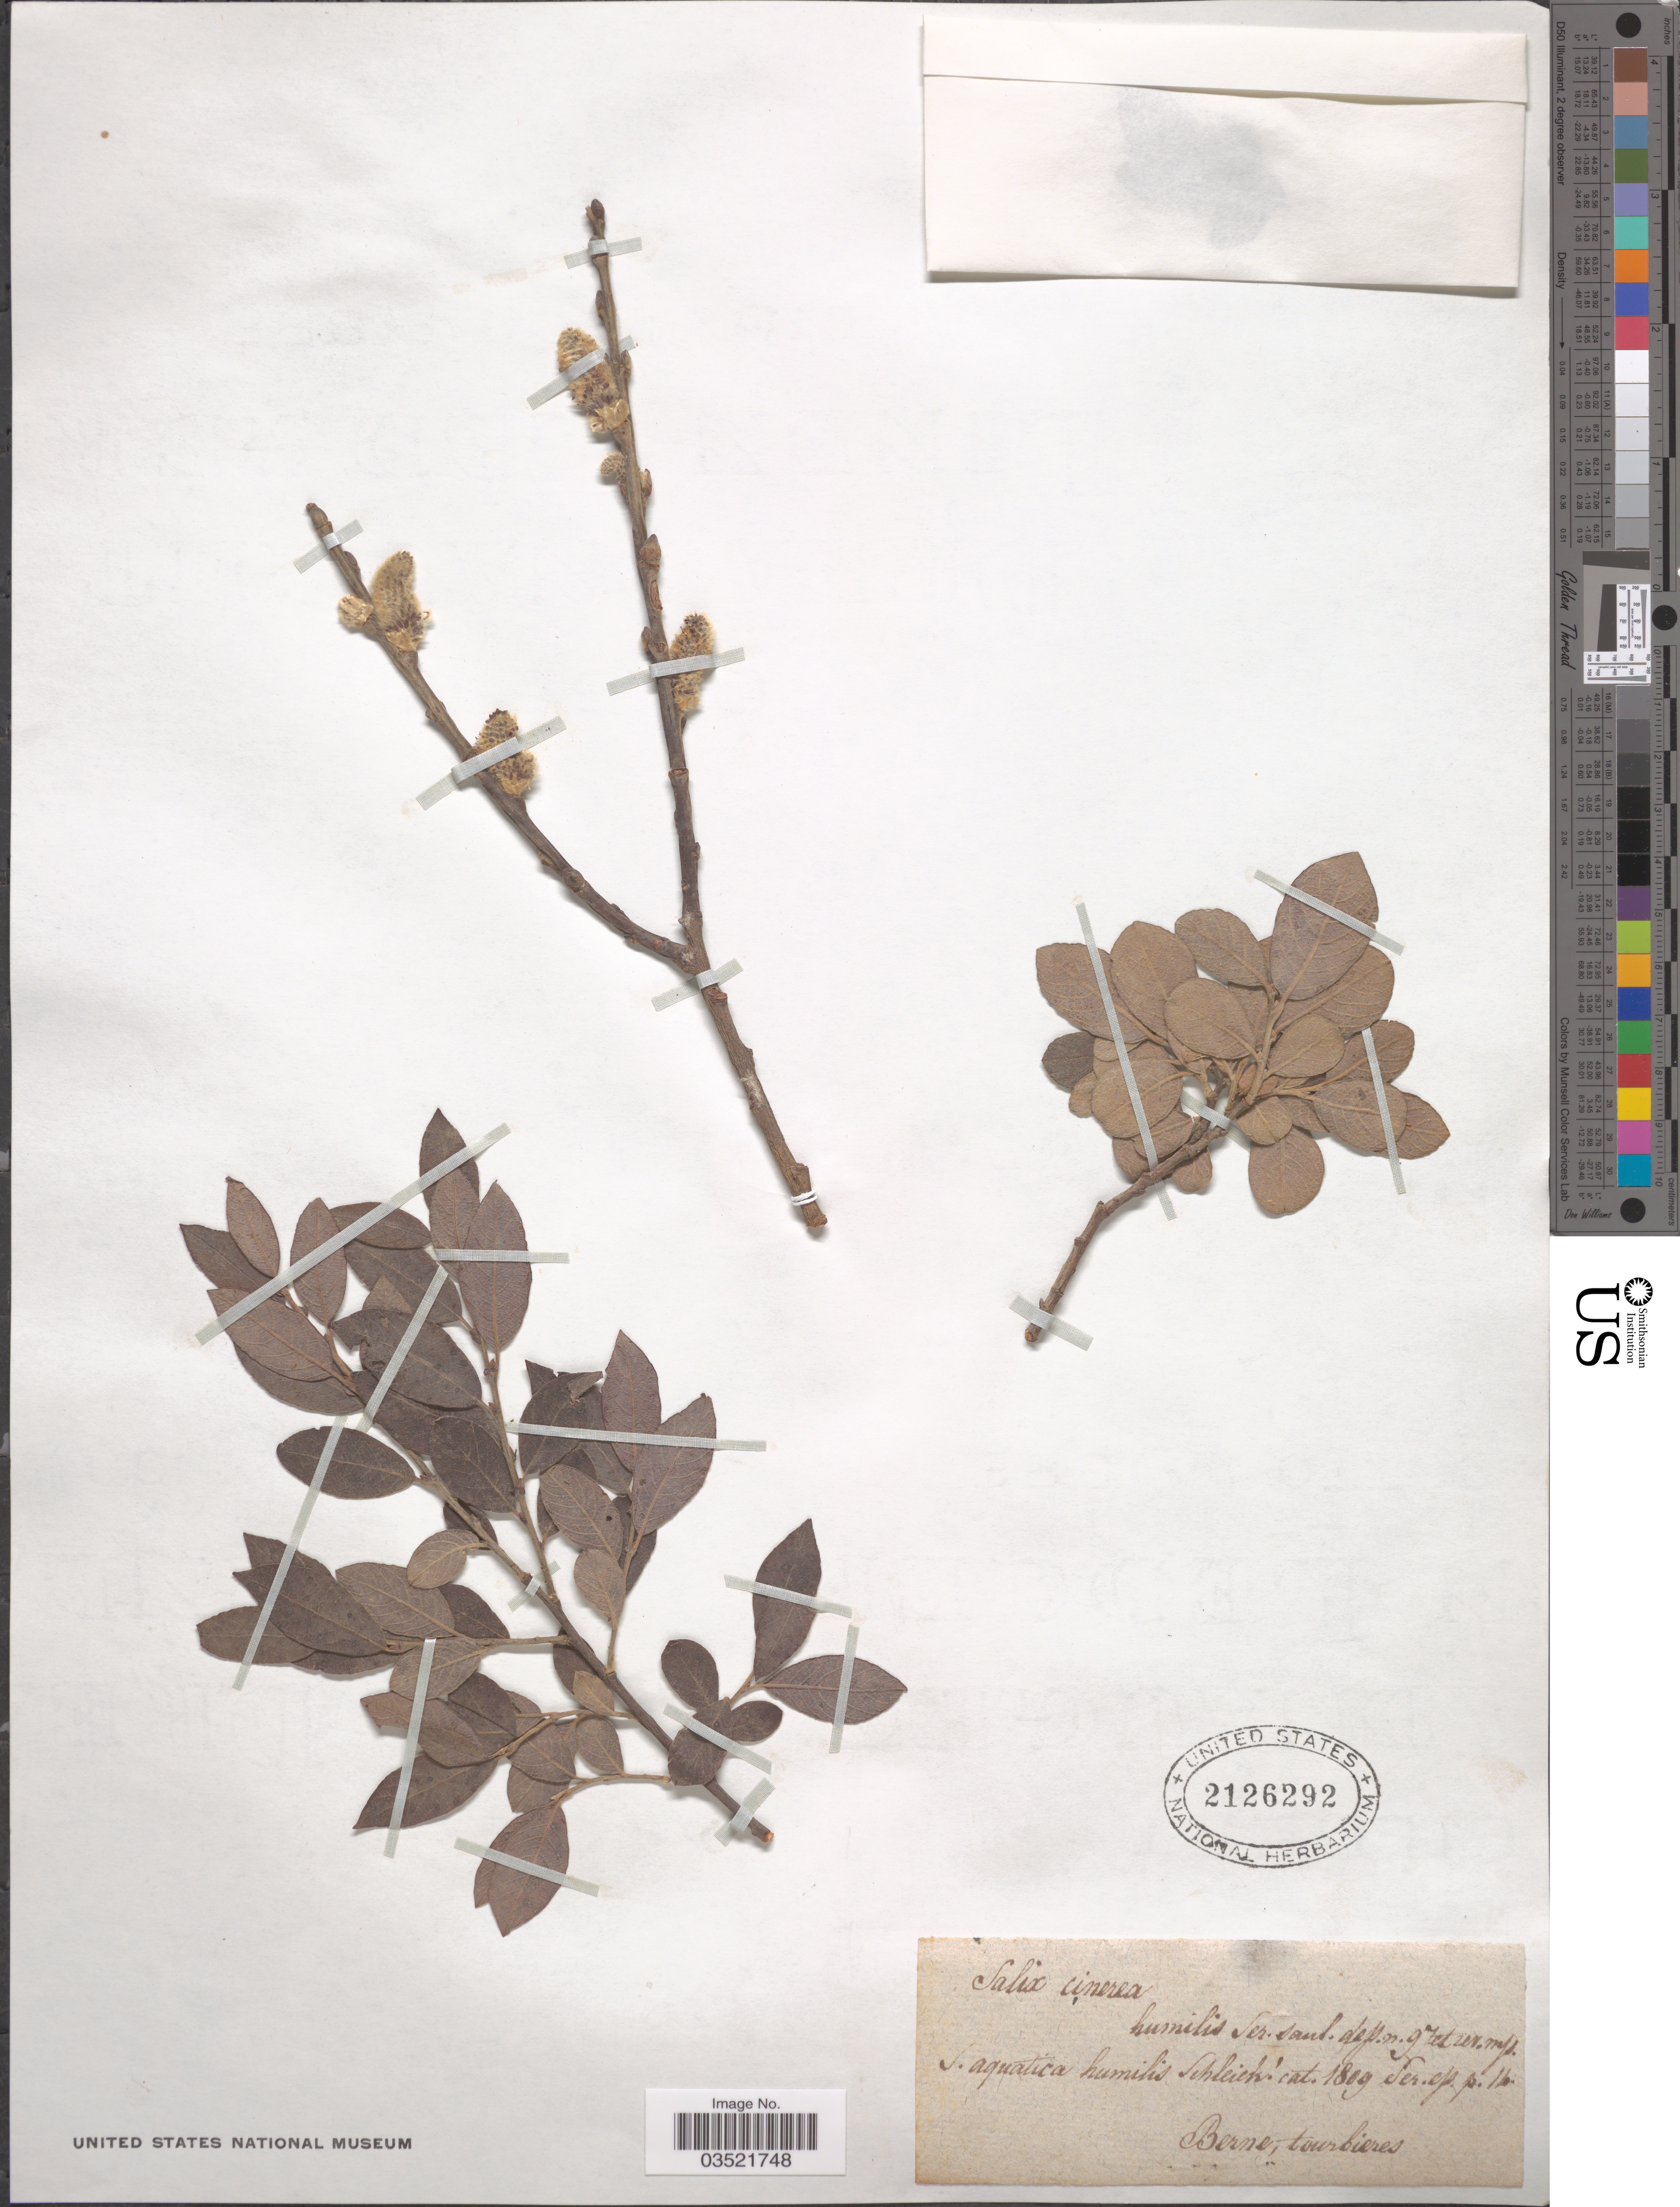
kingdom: Plantae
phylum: Tracheophyta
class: Magnoliopsida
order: Malpighiales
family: Salicaceae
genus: Salix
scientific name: Salix cinerea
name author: L.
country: Switzerland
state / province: Bern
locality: Berne. tourbieres.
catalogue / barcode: US 2126292